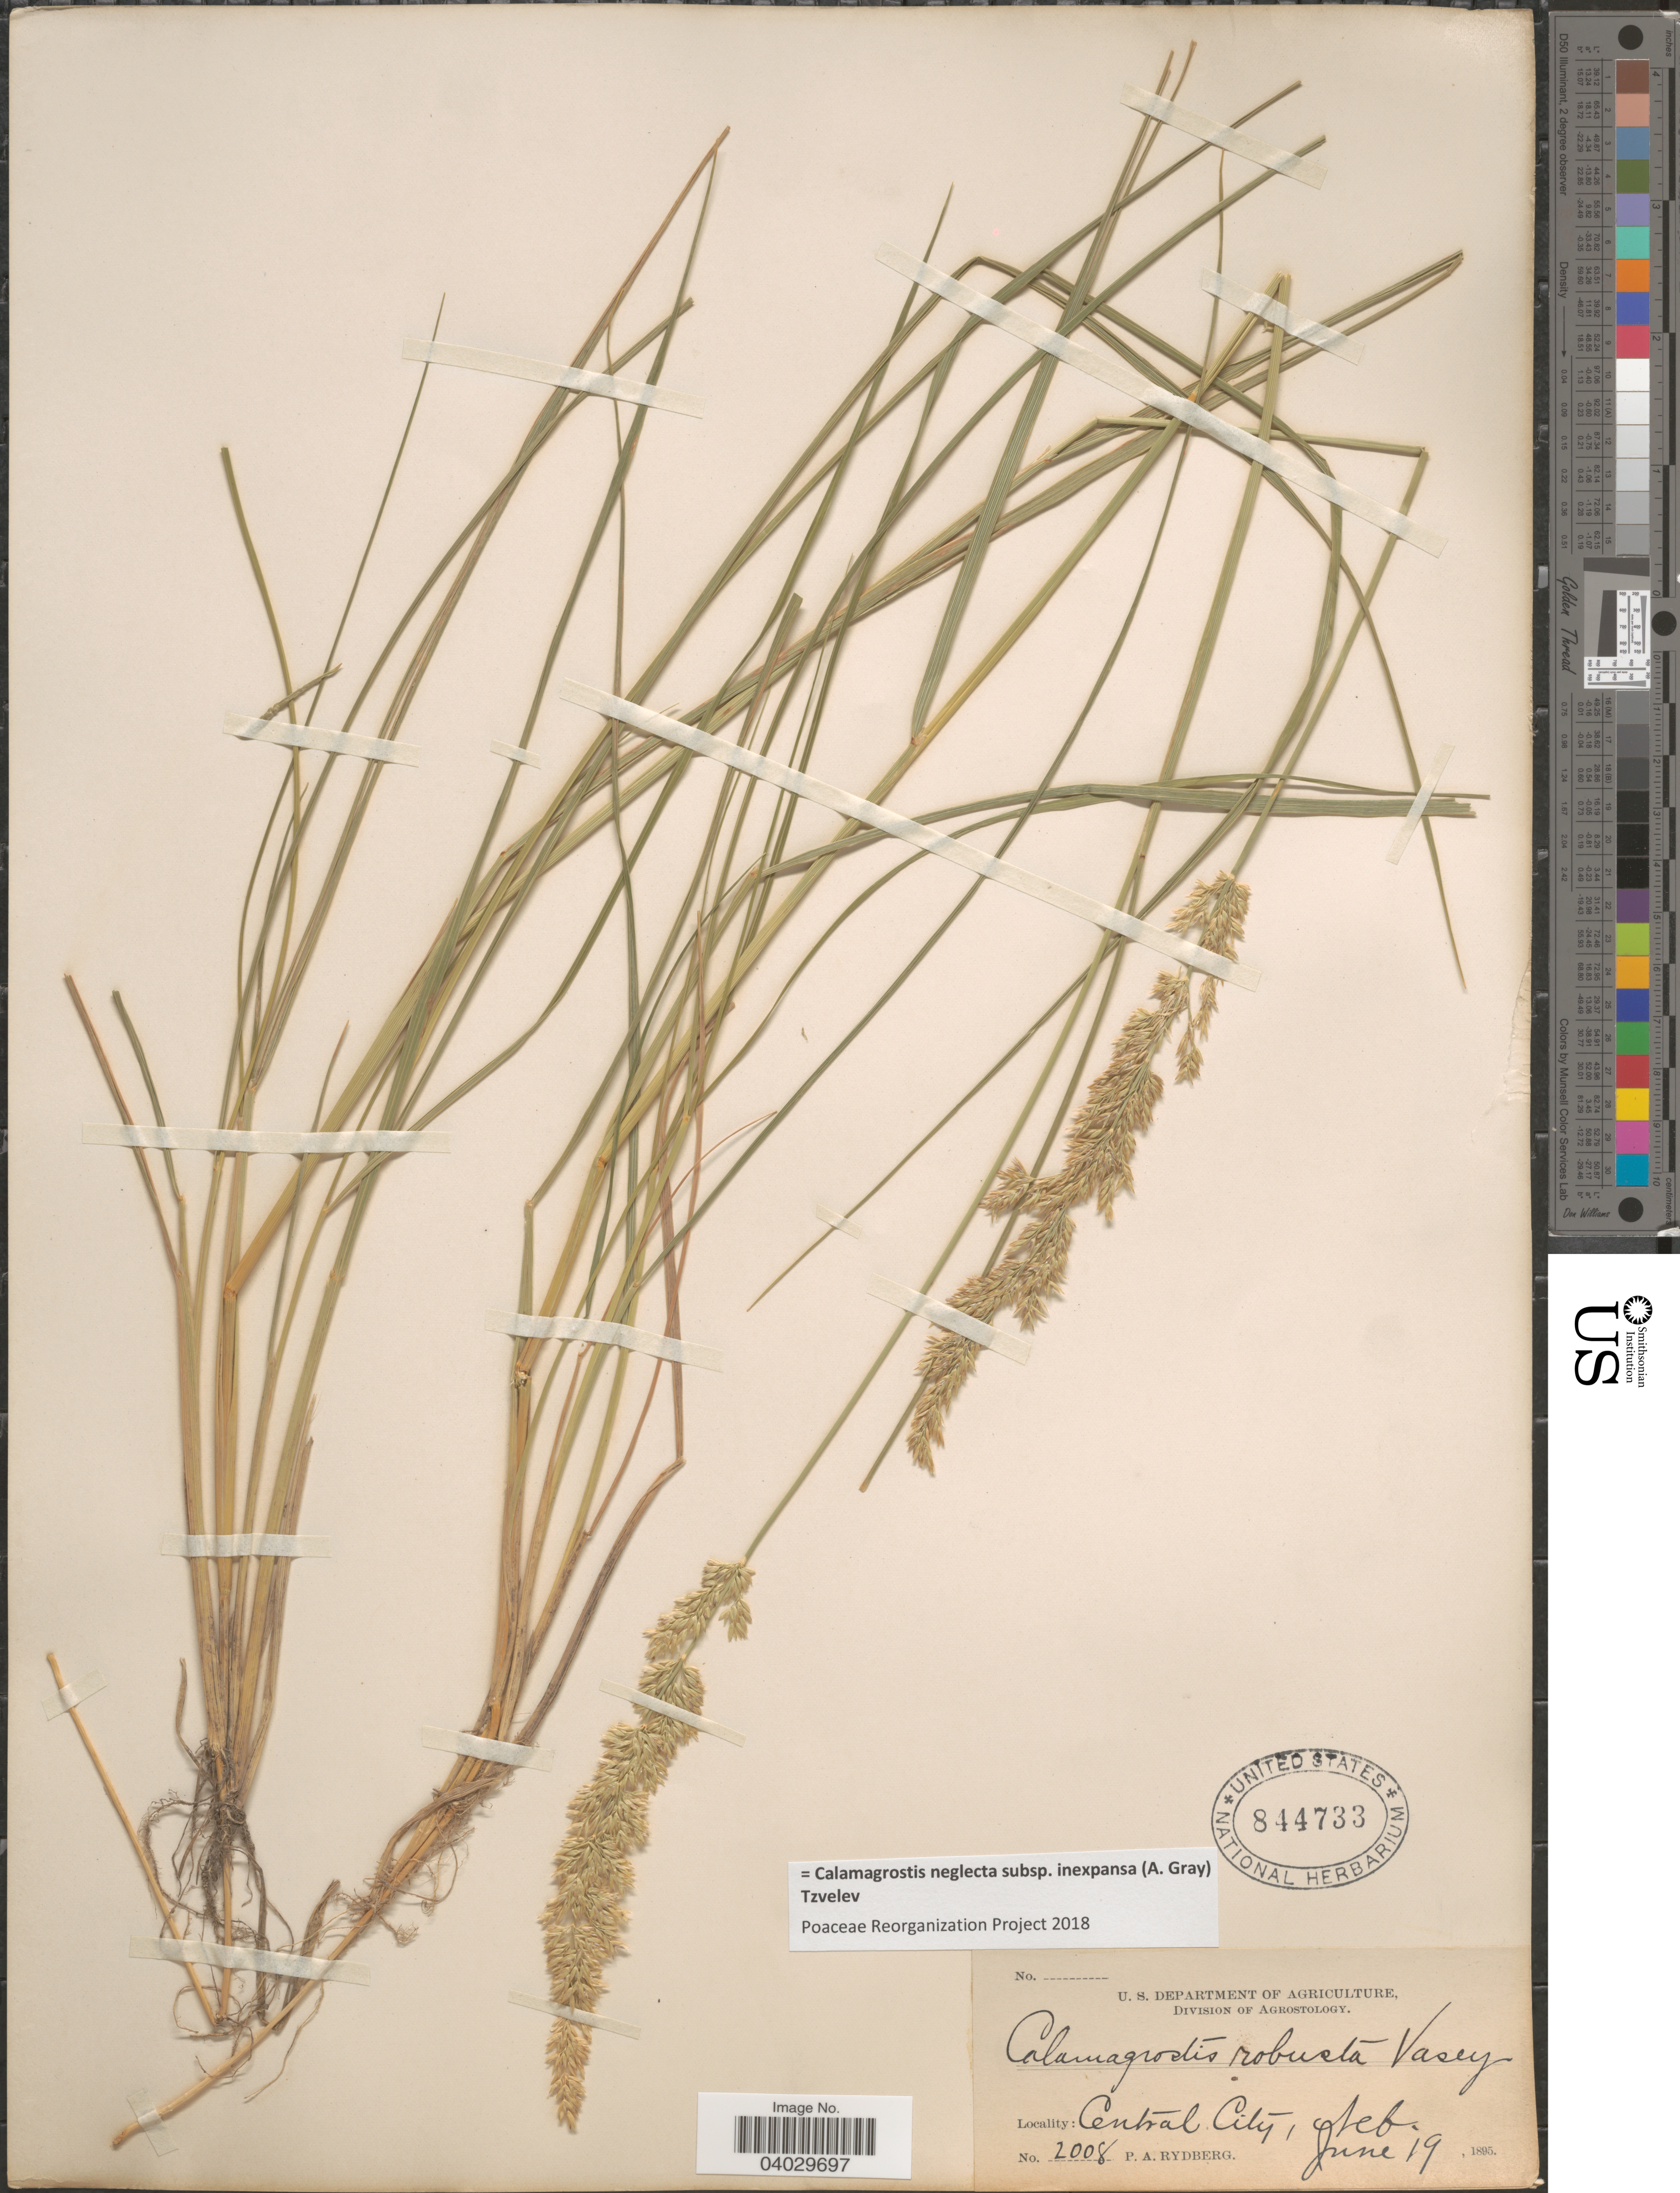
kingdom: Plantae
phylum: Tracheophyta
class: Liliopsida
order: Poales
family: Poaceae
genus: Calamagrostis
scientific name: Calamagrostis neglecta subsp. inexpansa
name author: (A. Gray) Tzvelev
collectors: P. A. Rydberg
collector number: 2008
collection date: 1895-06-19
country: United States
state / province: Nebraska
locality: Central City.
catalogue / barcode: US 844733